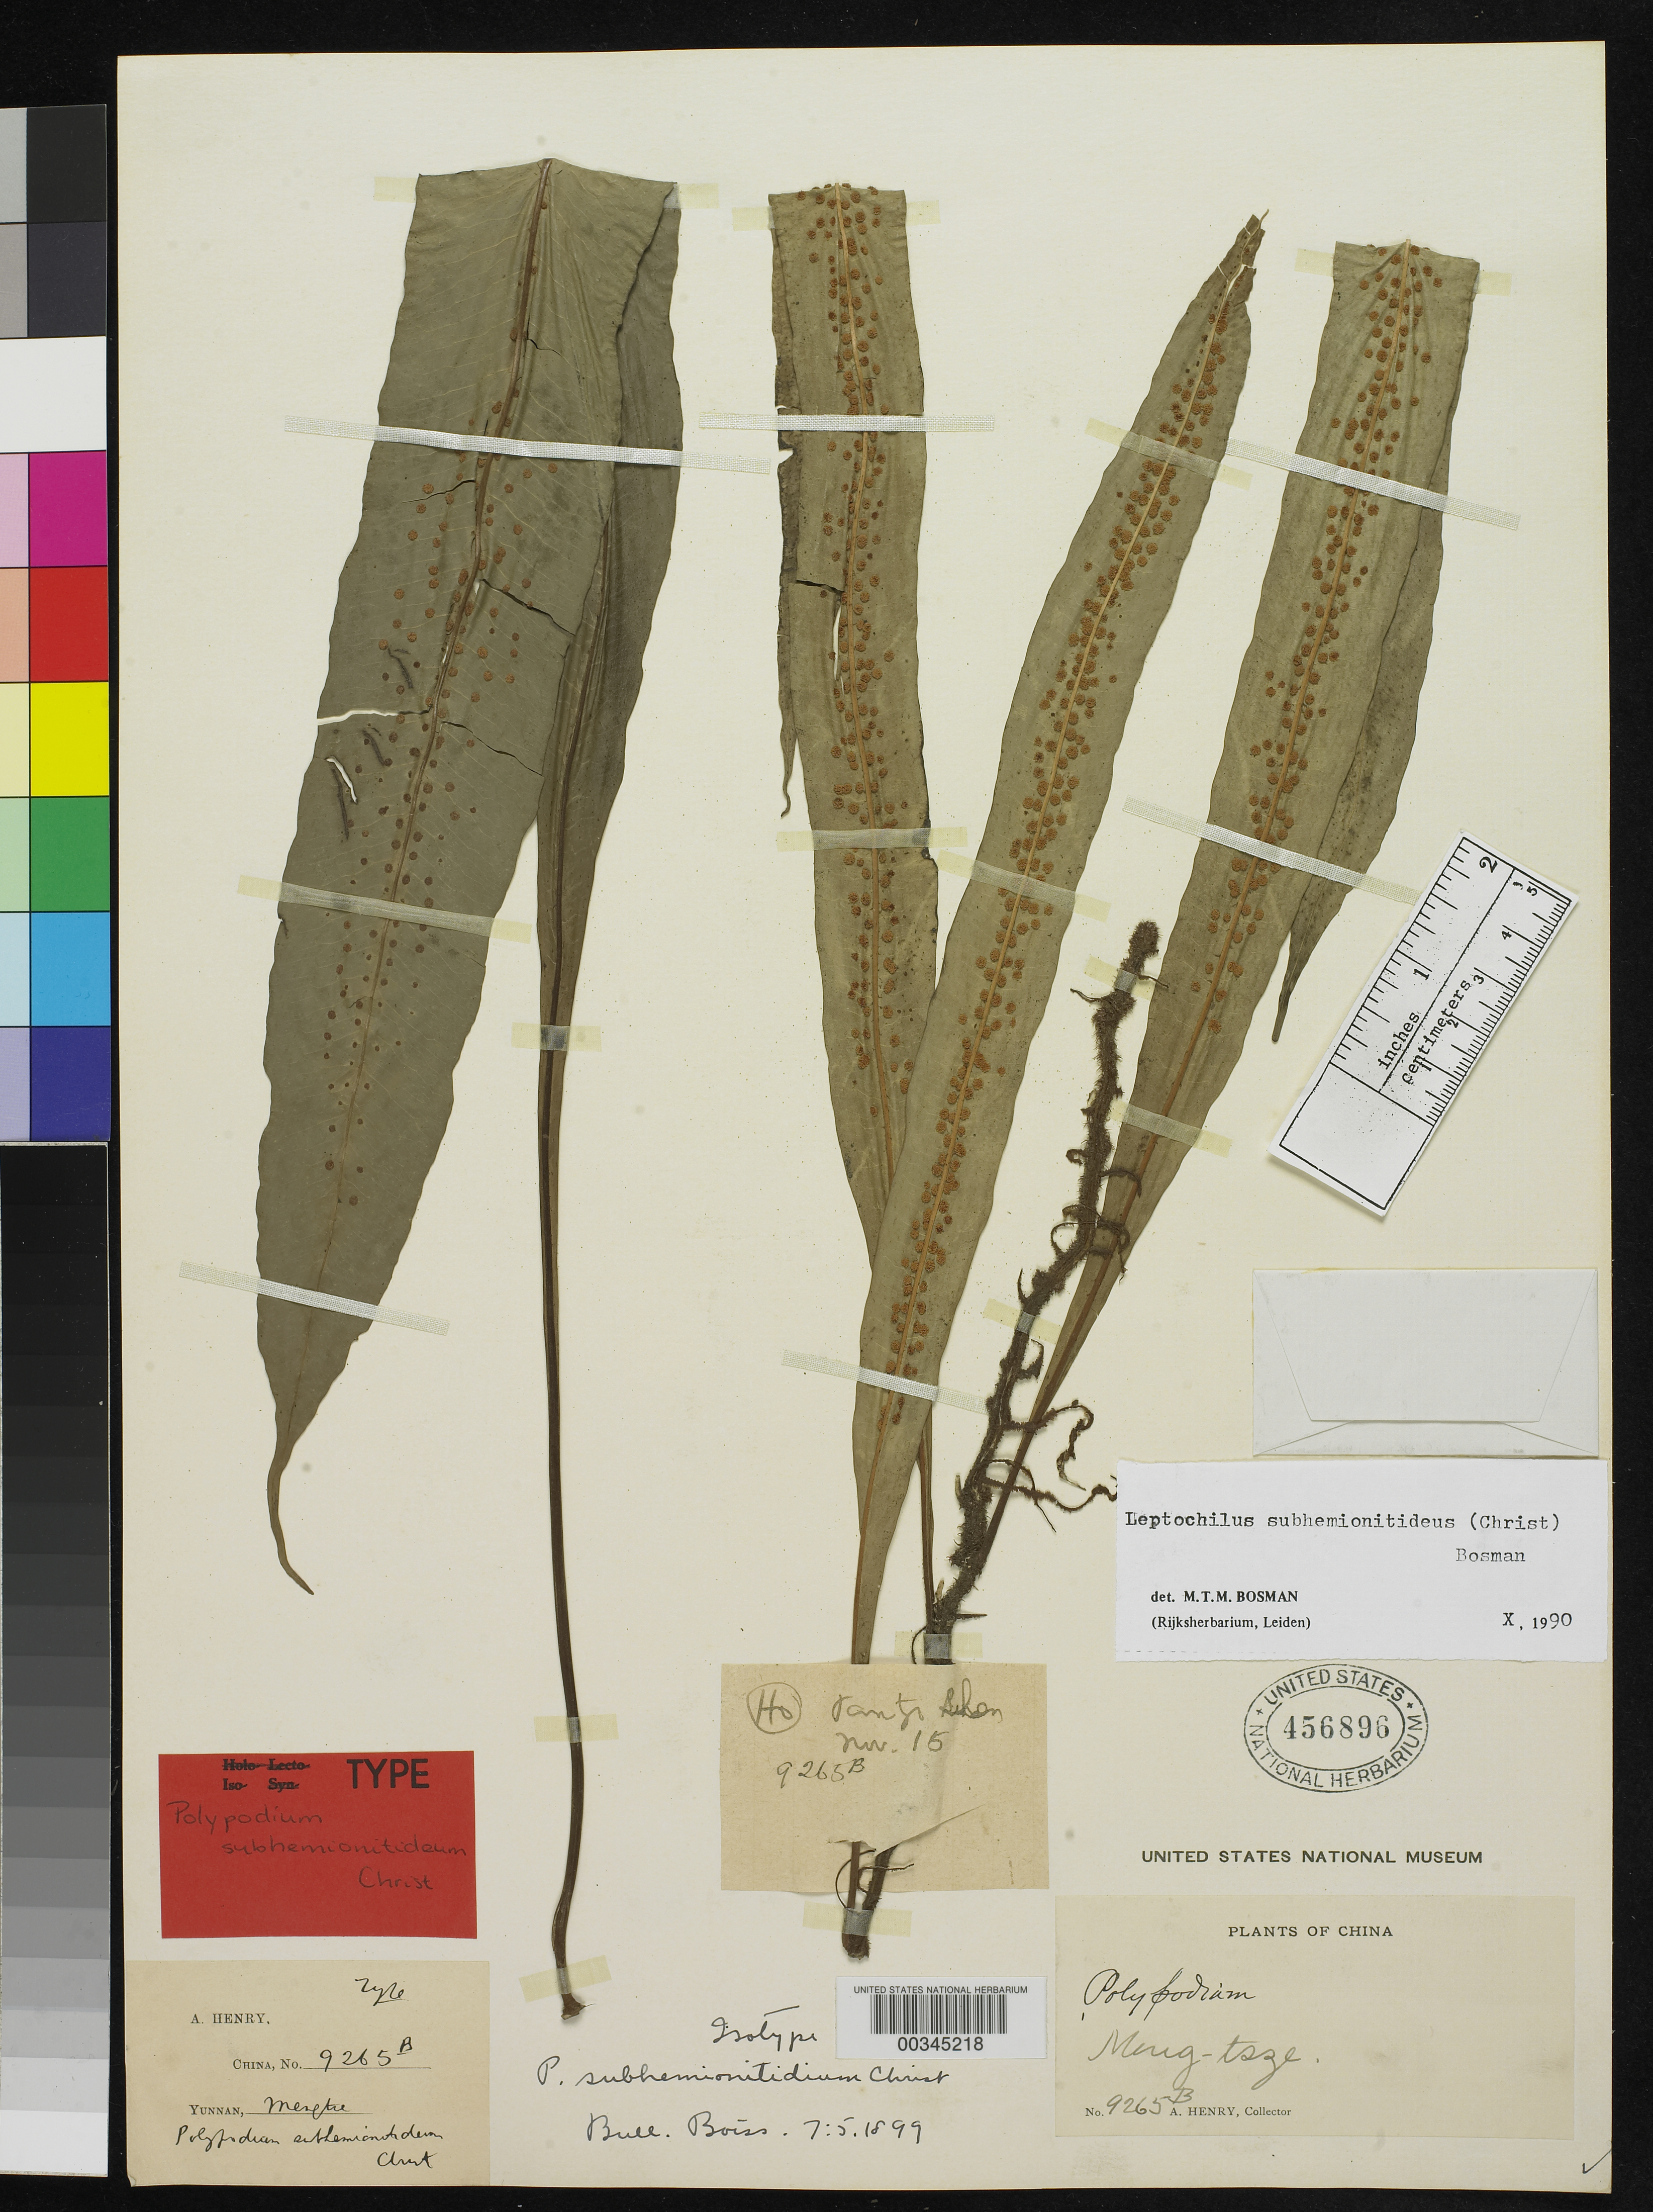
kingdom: Plantae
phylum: Tracheophyta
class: Polypodiopsida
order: Polypodiales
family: Polypodiaceae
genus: Polypodium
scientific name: Polypodium subhemionitidium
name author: Christ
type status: Isotype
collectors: A. Henry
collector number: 9265 B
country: China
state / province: Yunnan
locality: Mengtze [Meng-tsze]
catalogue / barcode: US 456896